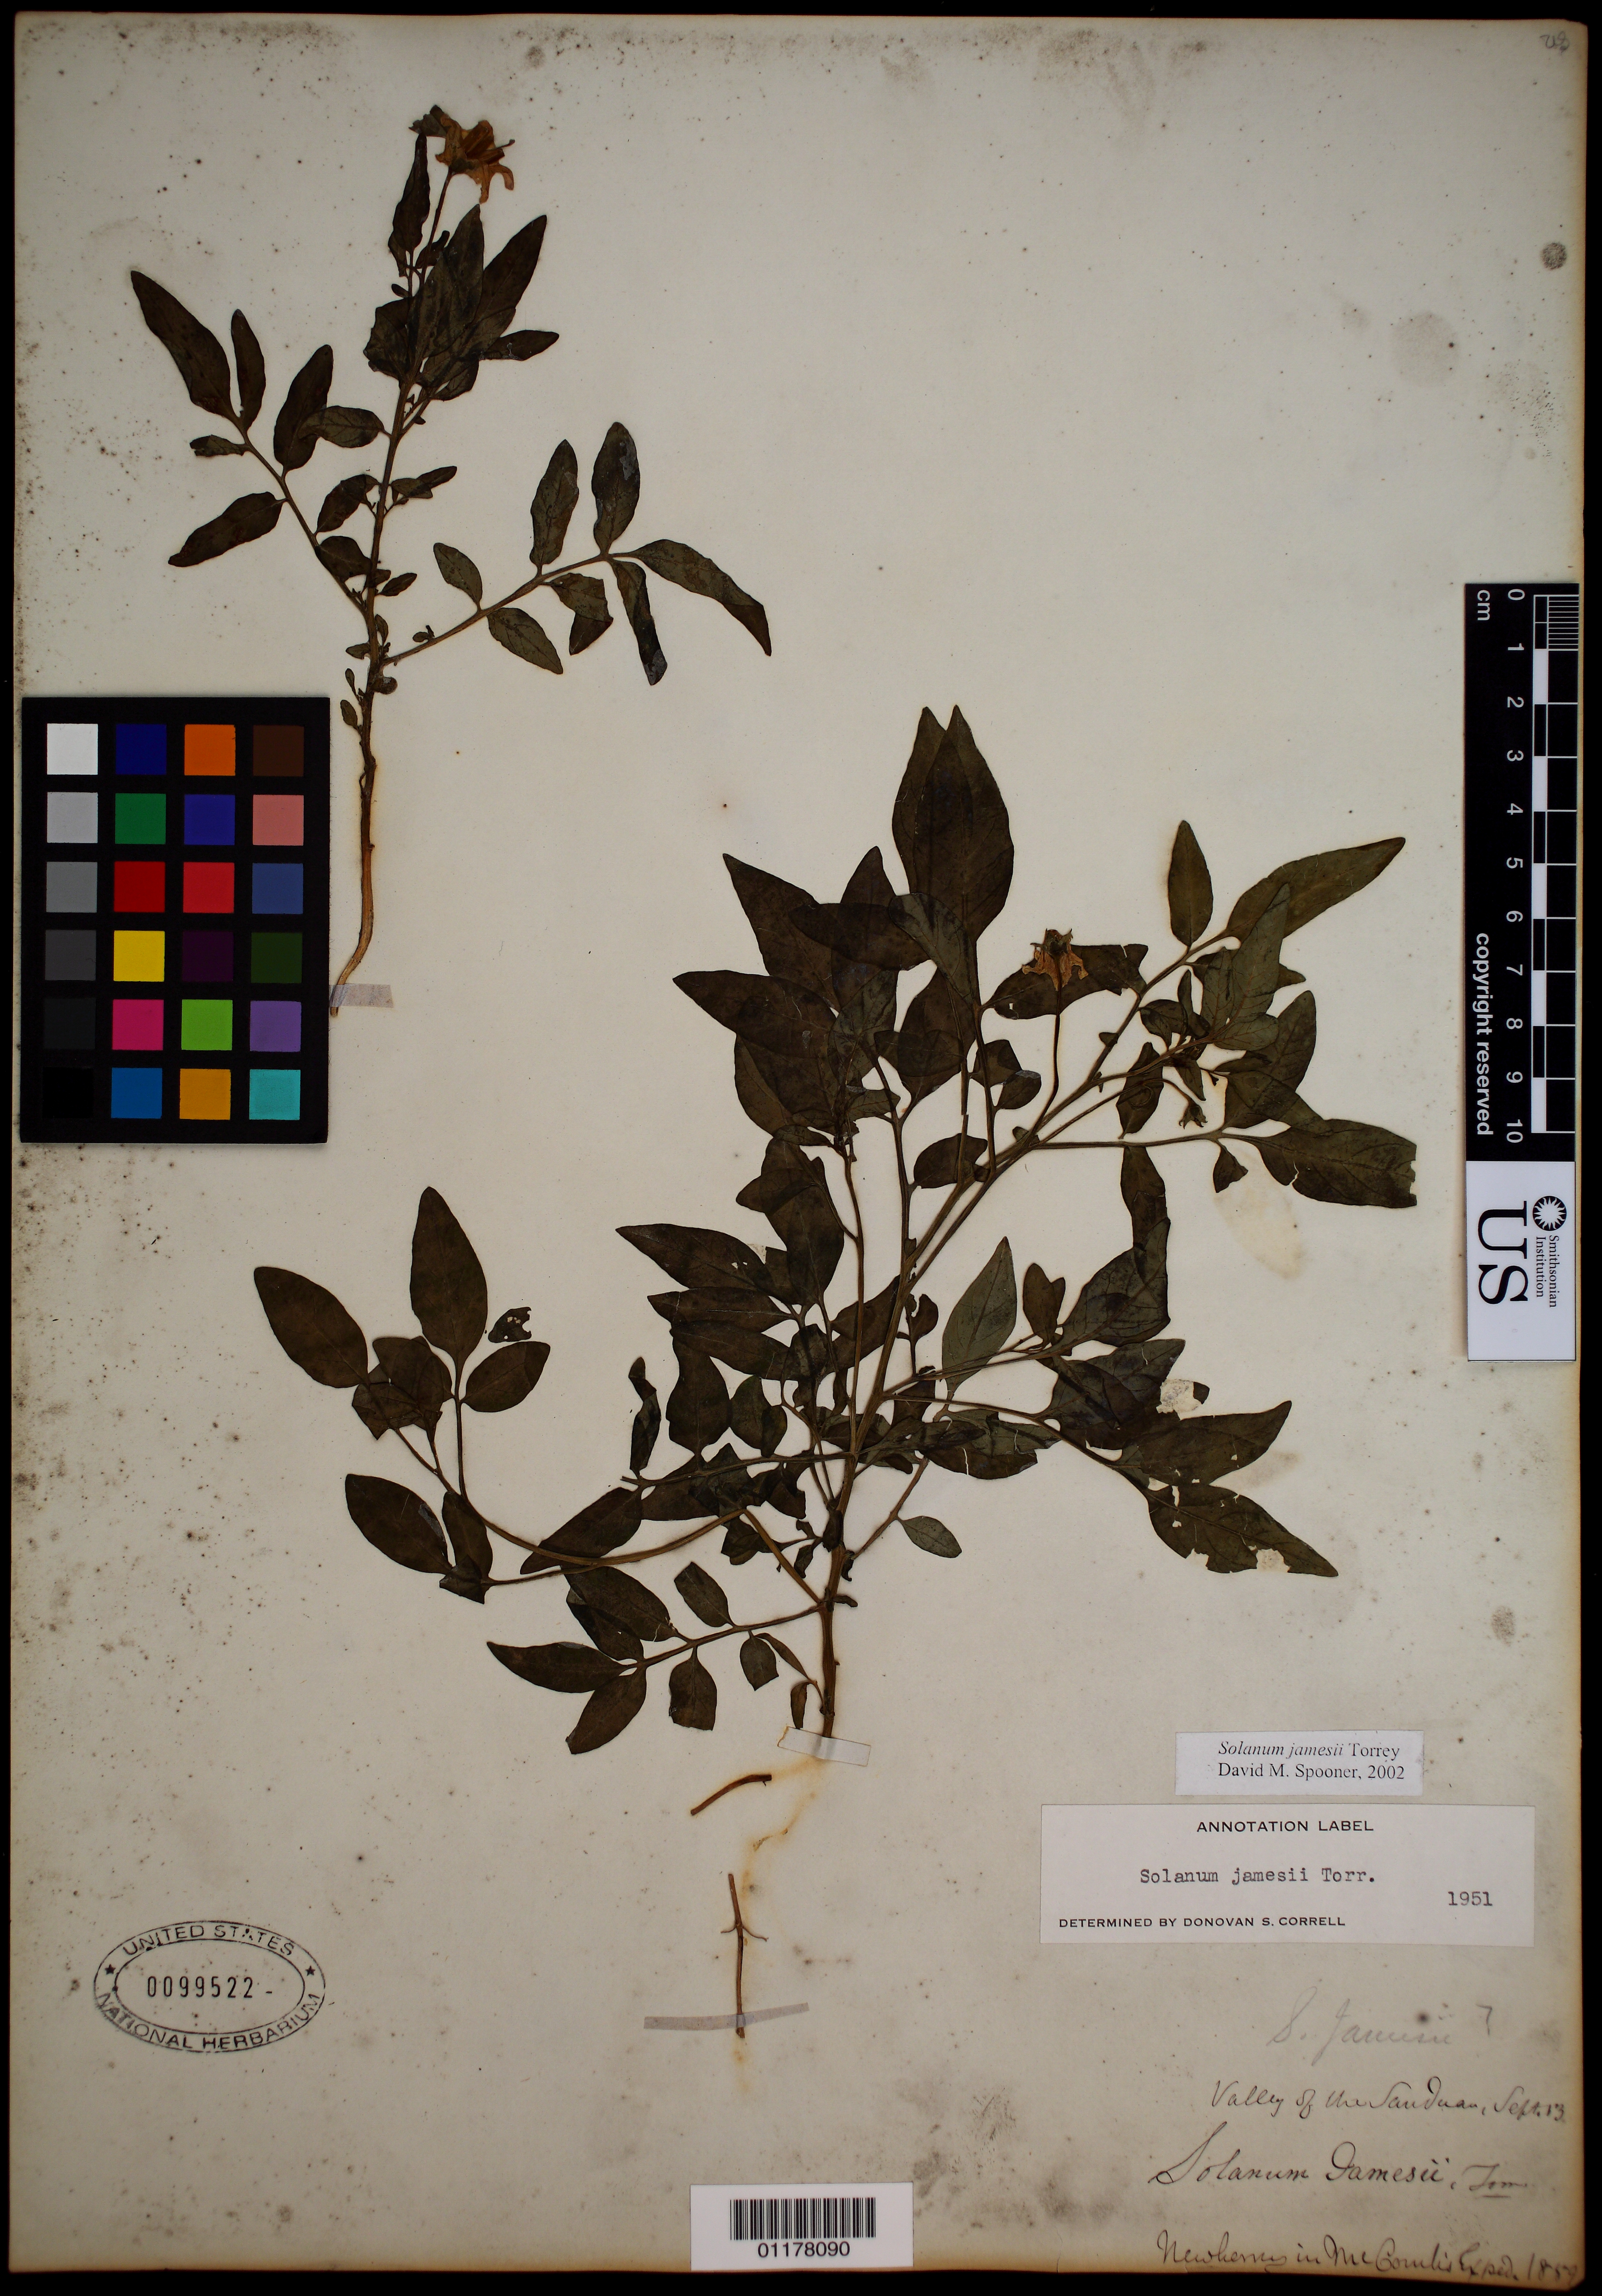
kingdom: Plantae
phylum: Tracheophyta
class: Magnoliopsida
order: Solanales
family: Solanaceae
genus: Solanum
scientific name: Solanum jamesii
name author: Torr.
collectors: J. S. Newberry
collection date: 1859-09-13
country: United States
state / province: Colorado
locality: Valley of San Juan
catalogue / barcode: US 99522